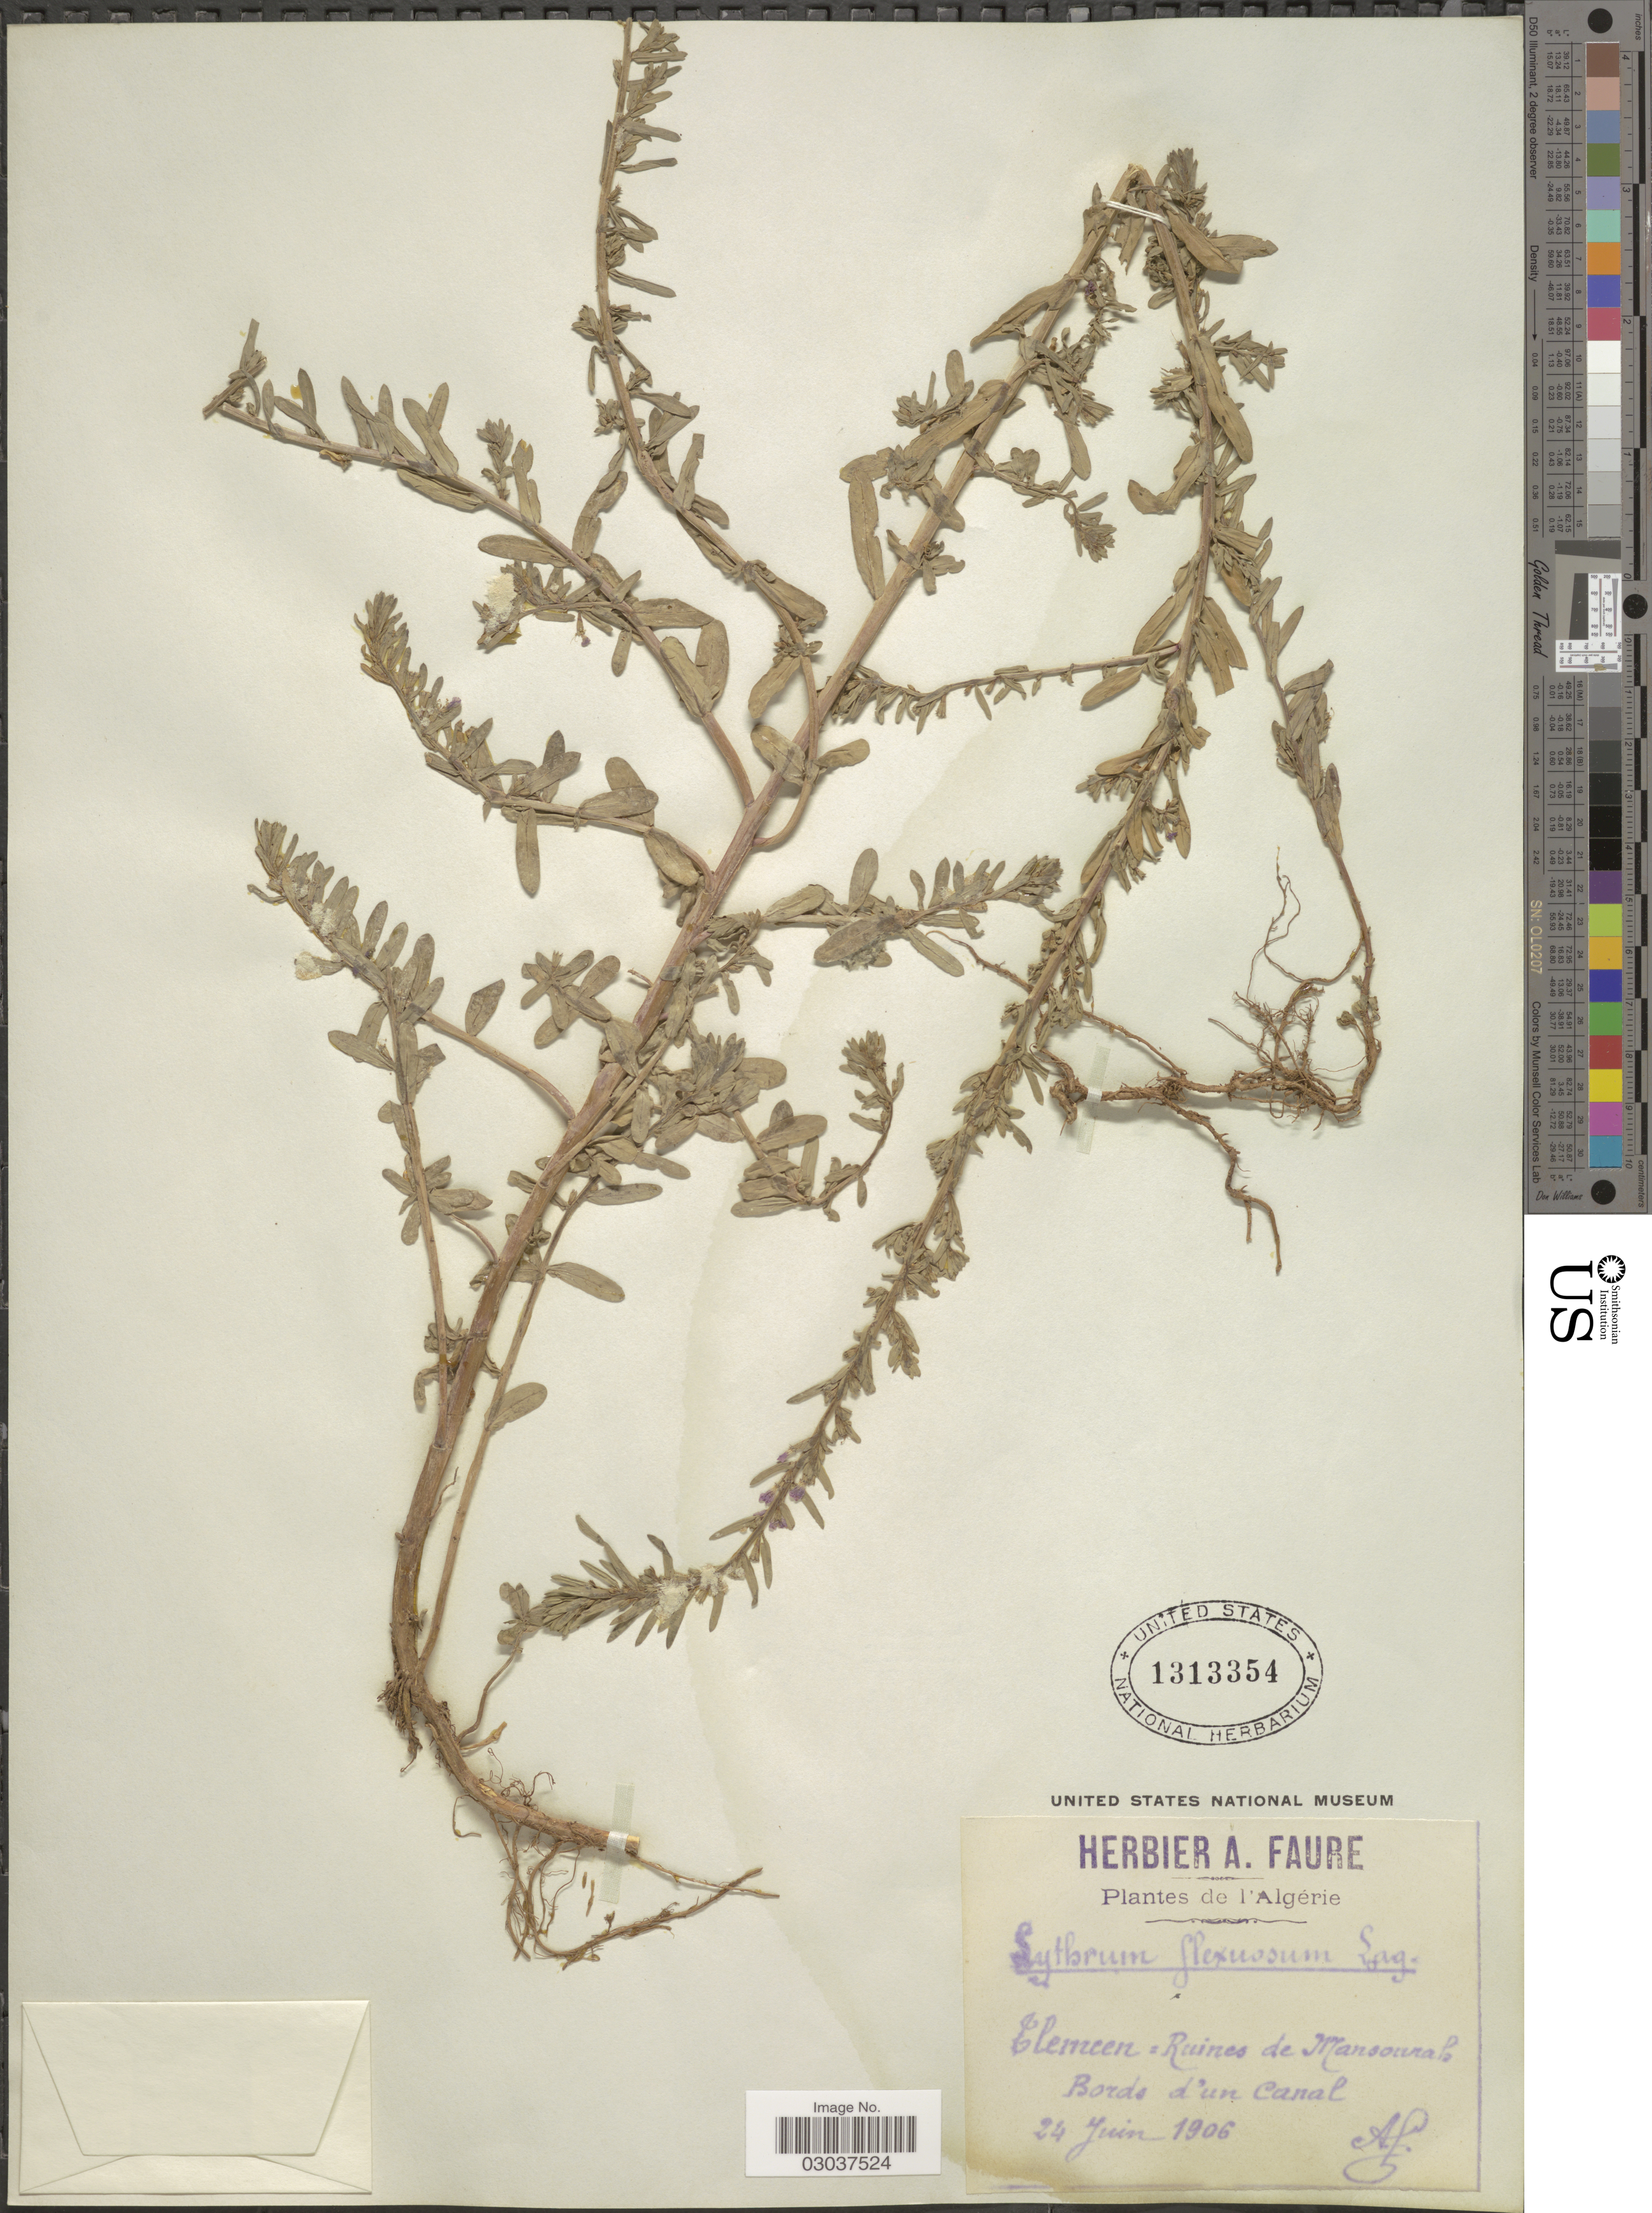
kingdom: Plantae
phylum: Tracheophyta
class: Magnoliopsida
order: Myrtales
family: Lythraceae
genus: Lythrum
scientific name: Lythrum flexuosum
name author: Lag.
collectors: A. Faure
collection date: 1906-06-24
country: Algeria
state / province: Tlemcen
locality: L'Algérie. Tlemcen= Ruines de Mansourah. Bords d'un Canal.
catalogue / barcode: US 1313354